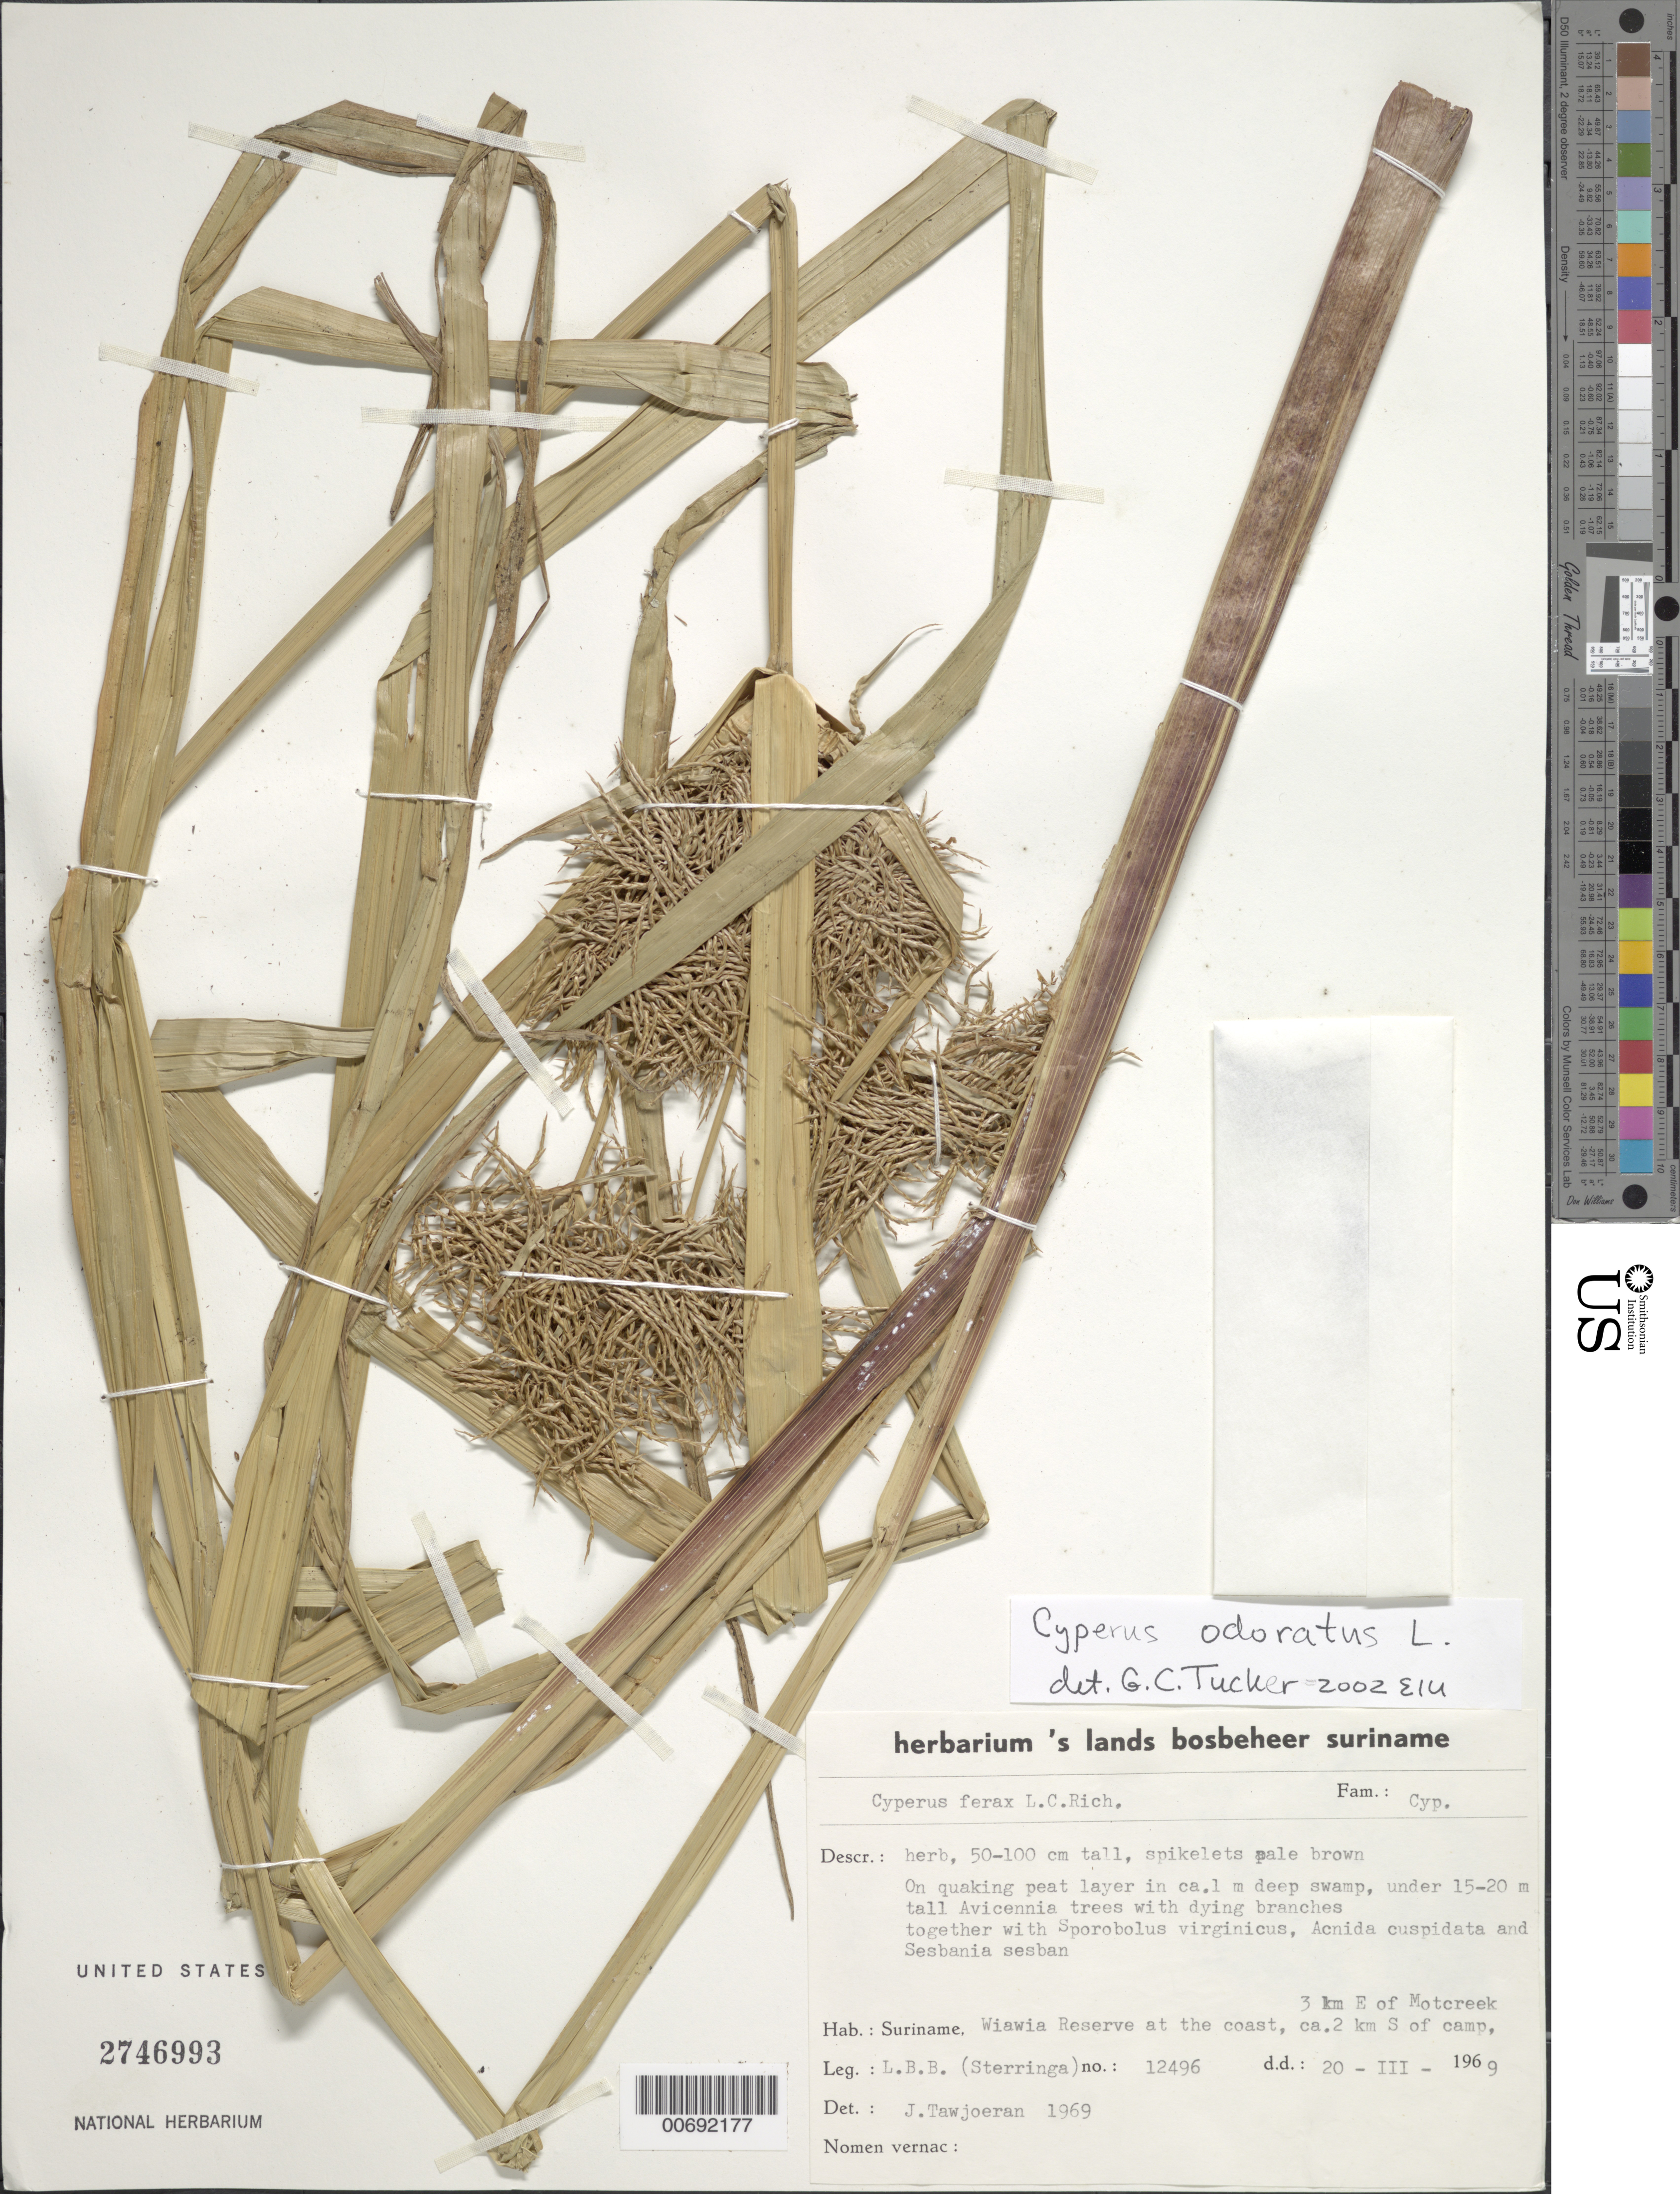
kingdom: Plantae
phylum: Tracheophyta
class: Liliopsida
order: Poales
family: Cyperaceae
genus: Cyperus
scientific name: Cyperus odoratus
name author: L.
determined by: Tucker, G. C.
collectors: J. Sterringa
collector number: LBB 12496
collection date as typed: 20-Mar-69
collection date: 1969-03-20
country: Suriname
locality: Wiawia Nature Reserve, 3 km E of Motcreek, 2 km S of camp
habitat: Quaking peat layer in ca. 1 m deep swamp; under 15-20 m tall Avicennia w/dying branches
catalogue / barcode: US 2746993